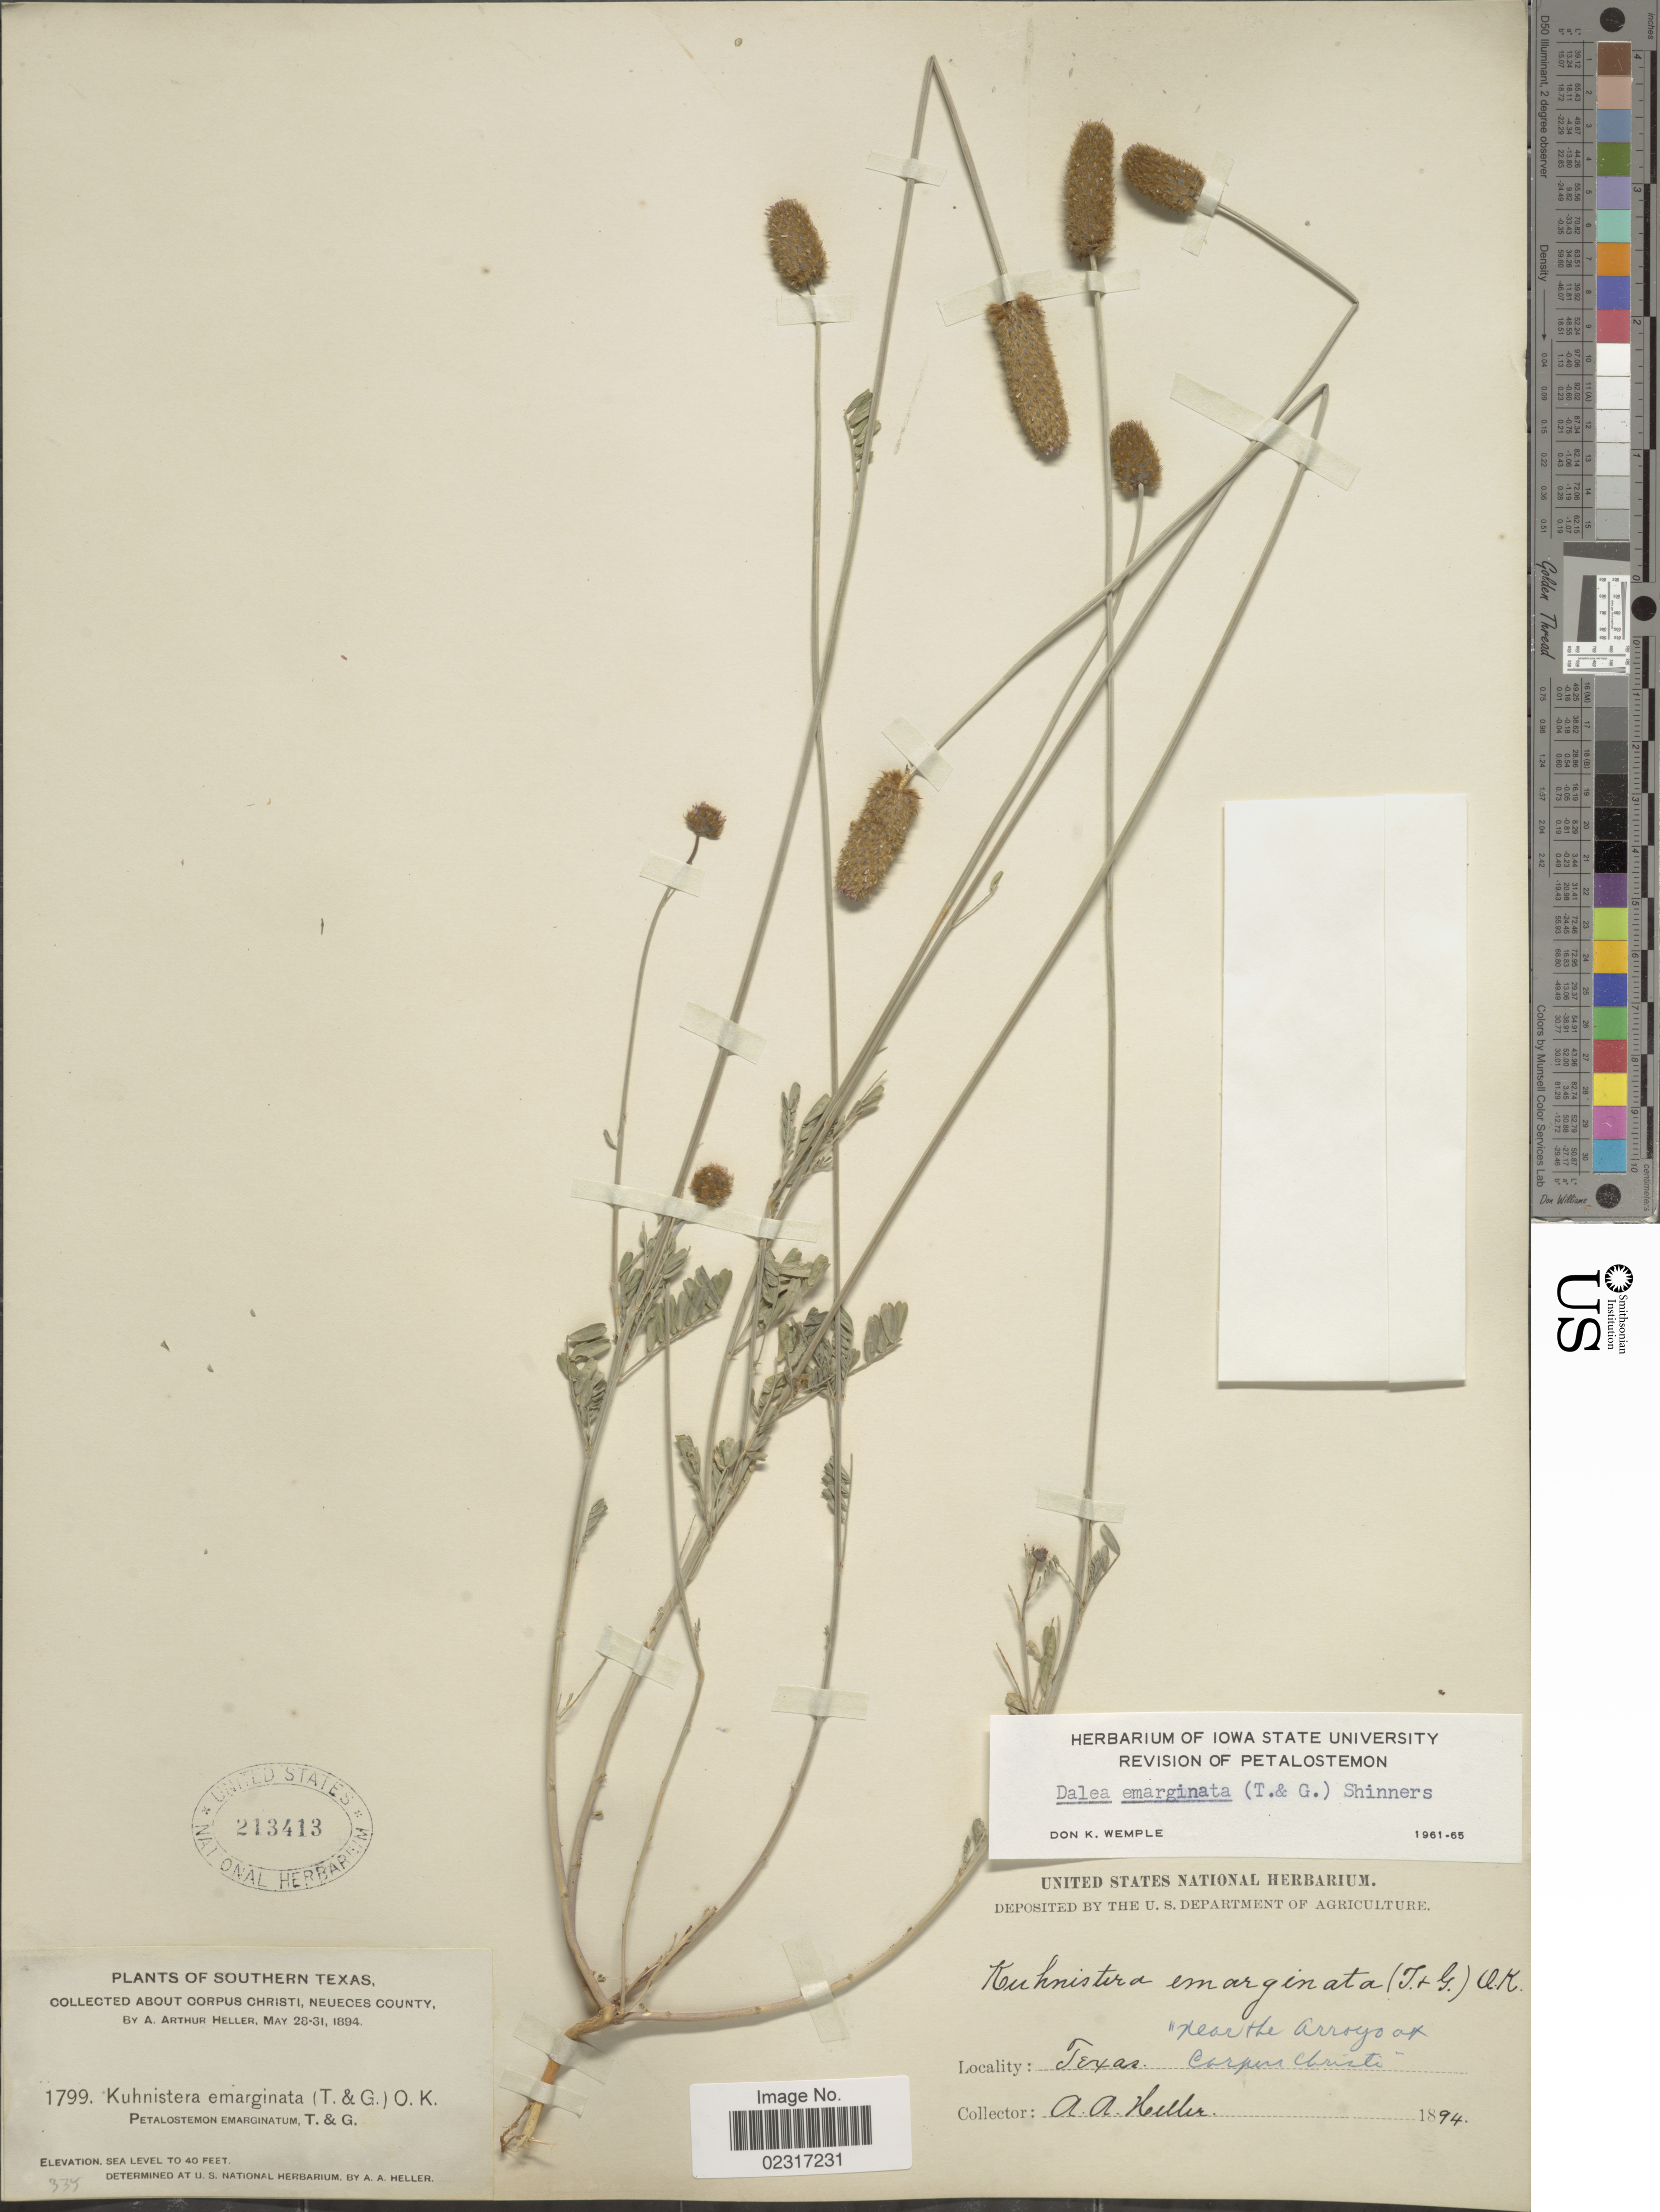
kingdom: Plantae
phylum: Tracheophyta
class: Magnoliopsida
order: Fabales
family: Fabaceae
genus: Dalea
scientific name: Dalea emarginata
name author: (Torr. & A. Gray) Shinners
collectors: A. A. Heller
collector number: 1799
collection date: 1894-05-28/1894-05-31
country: United States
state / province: Texas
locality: Southern Texas. Corpus Christi, Neueces County. Near the Arroyo at Corpus Christi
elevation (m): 12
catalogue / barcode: US 213413